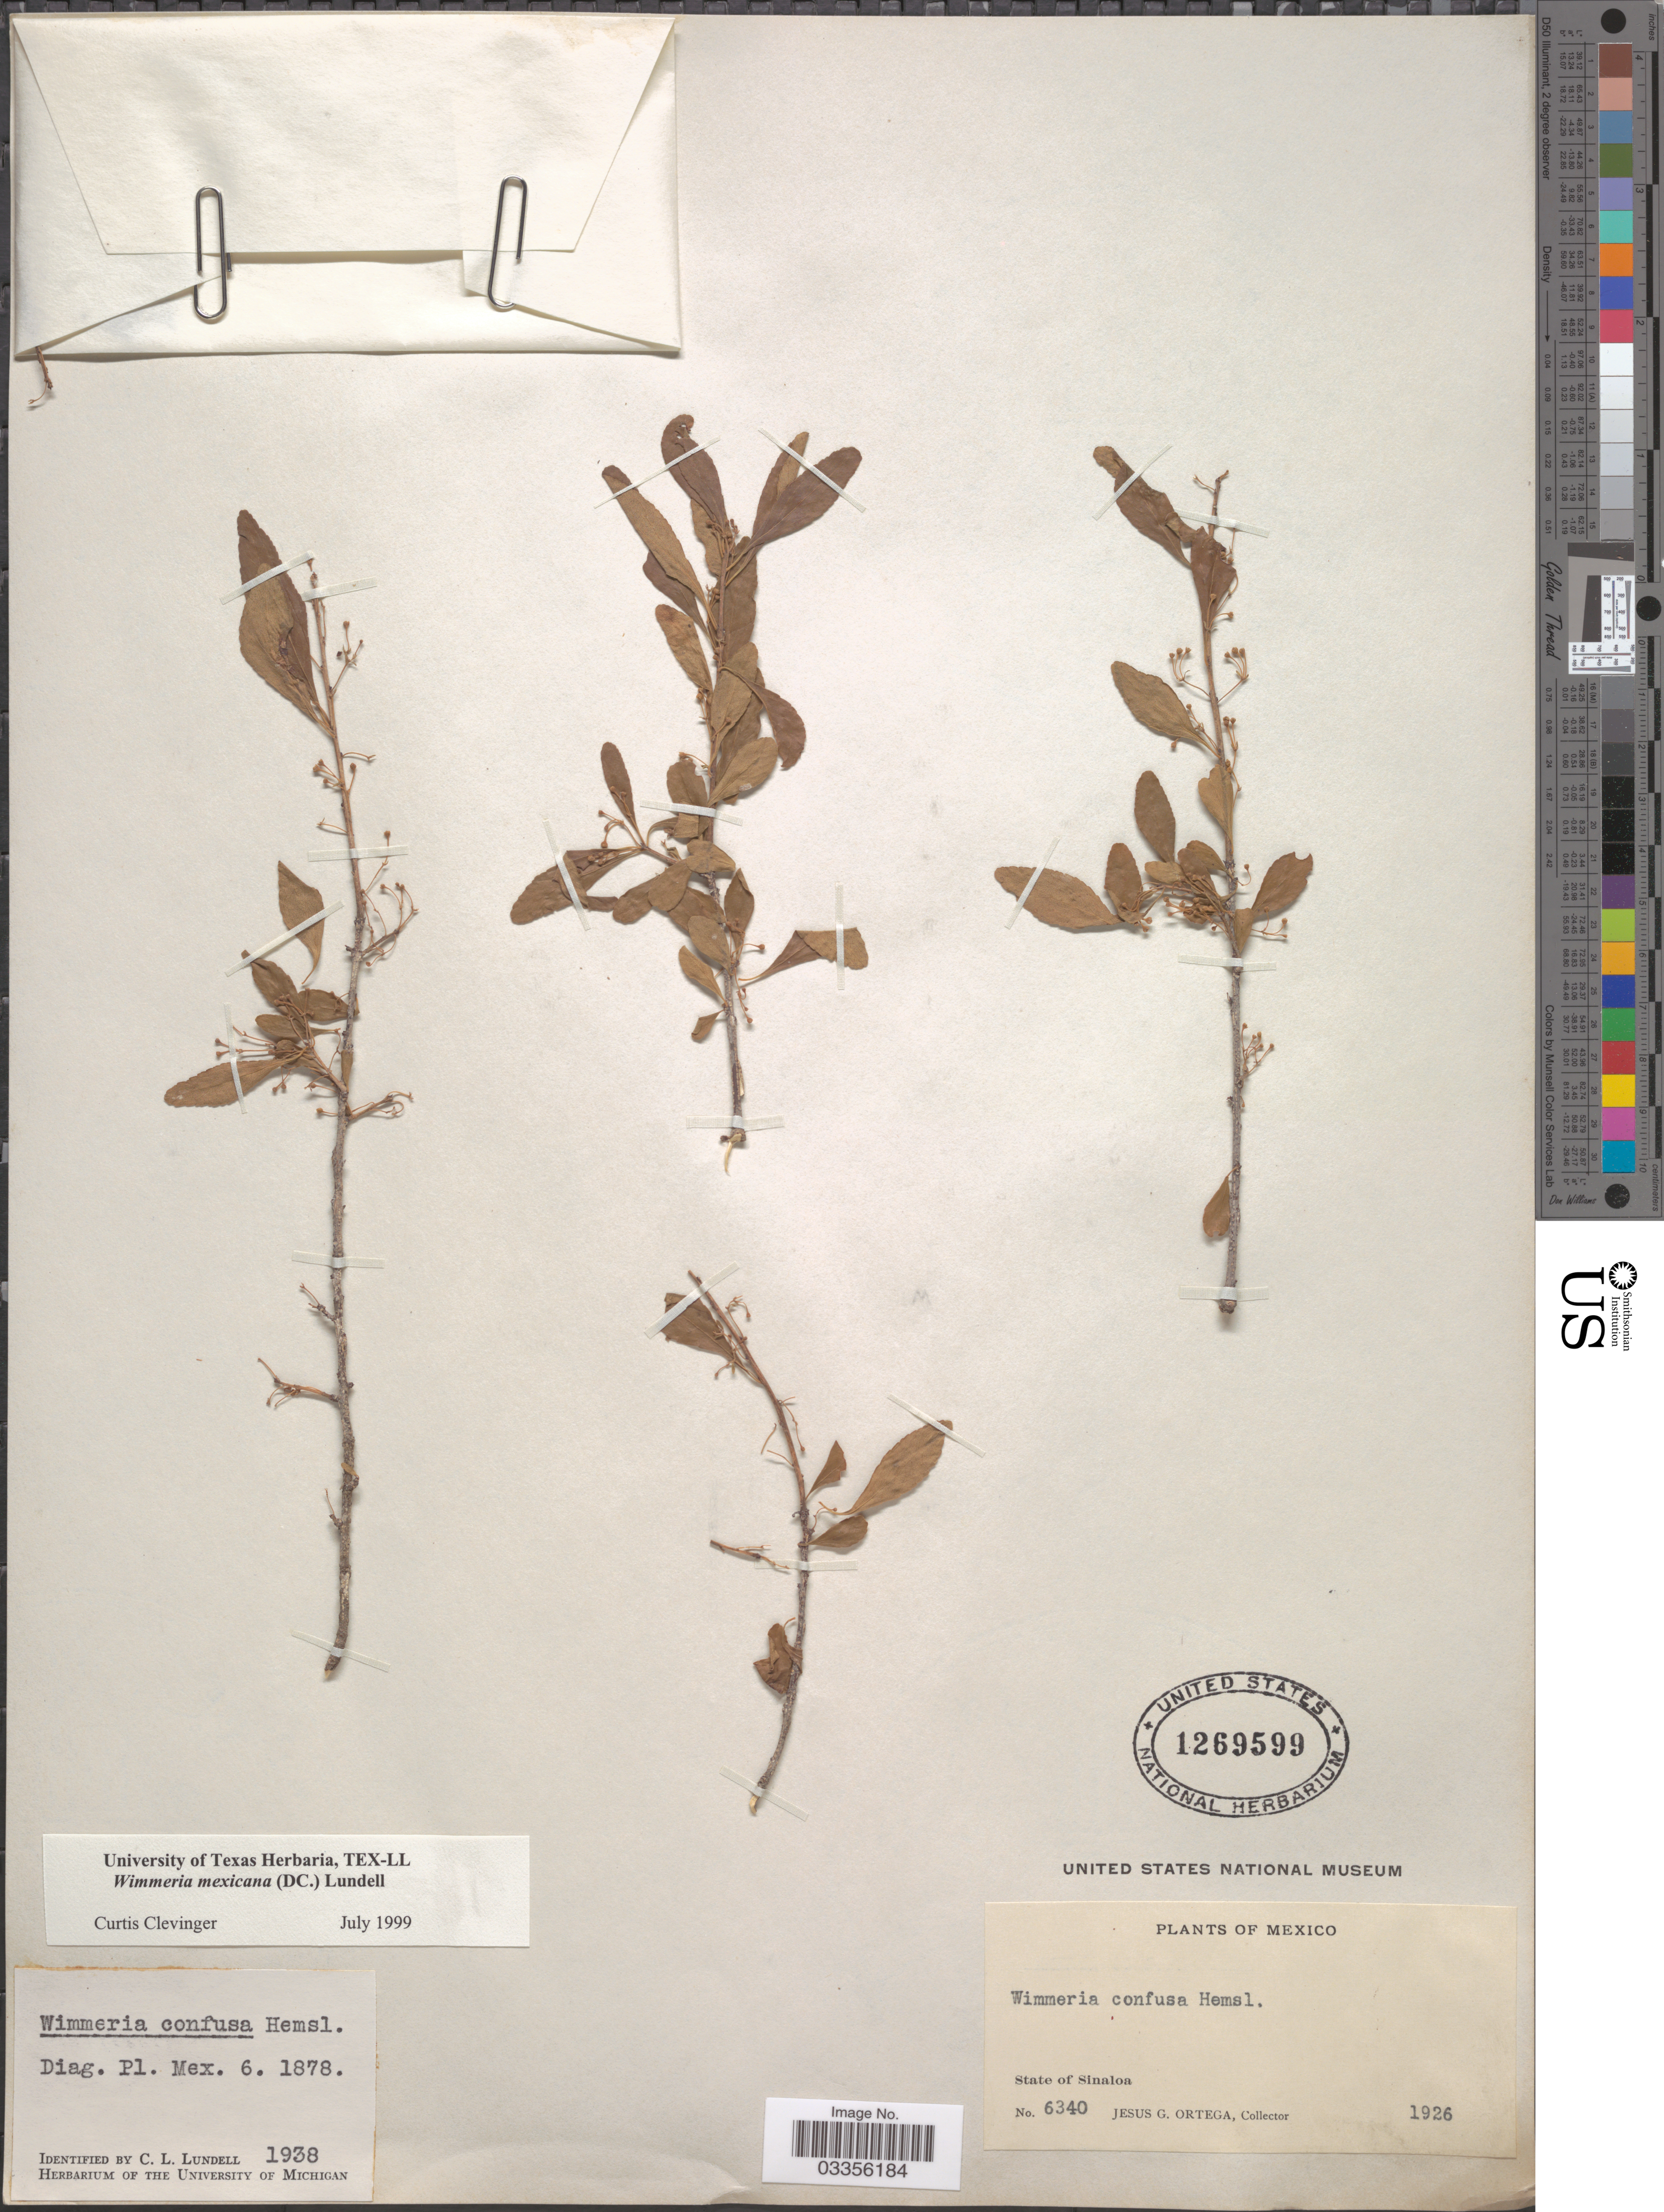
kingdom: Plantae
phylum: Tracheophyta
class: Magnoliopsida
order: Celastrales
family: Celastraceae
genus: Wimmeria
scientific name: Wimmeria mexicana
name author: (DC.) Lundell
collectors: J. Ortega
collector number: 6340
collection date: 1926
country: Mexico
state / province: Sinaloa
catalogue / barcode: US 1269599